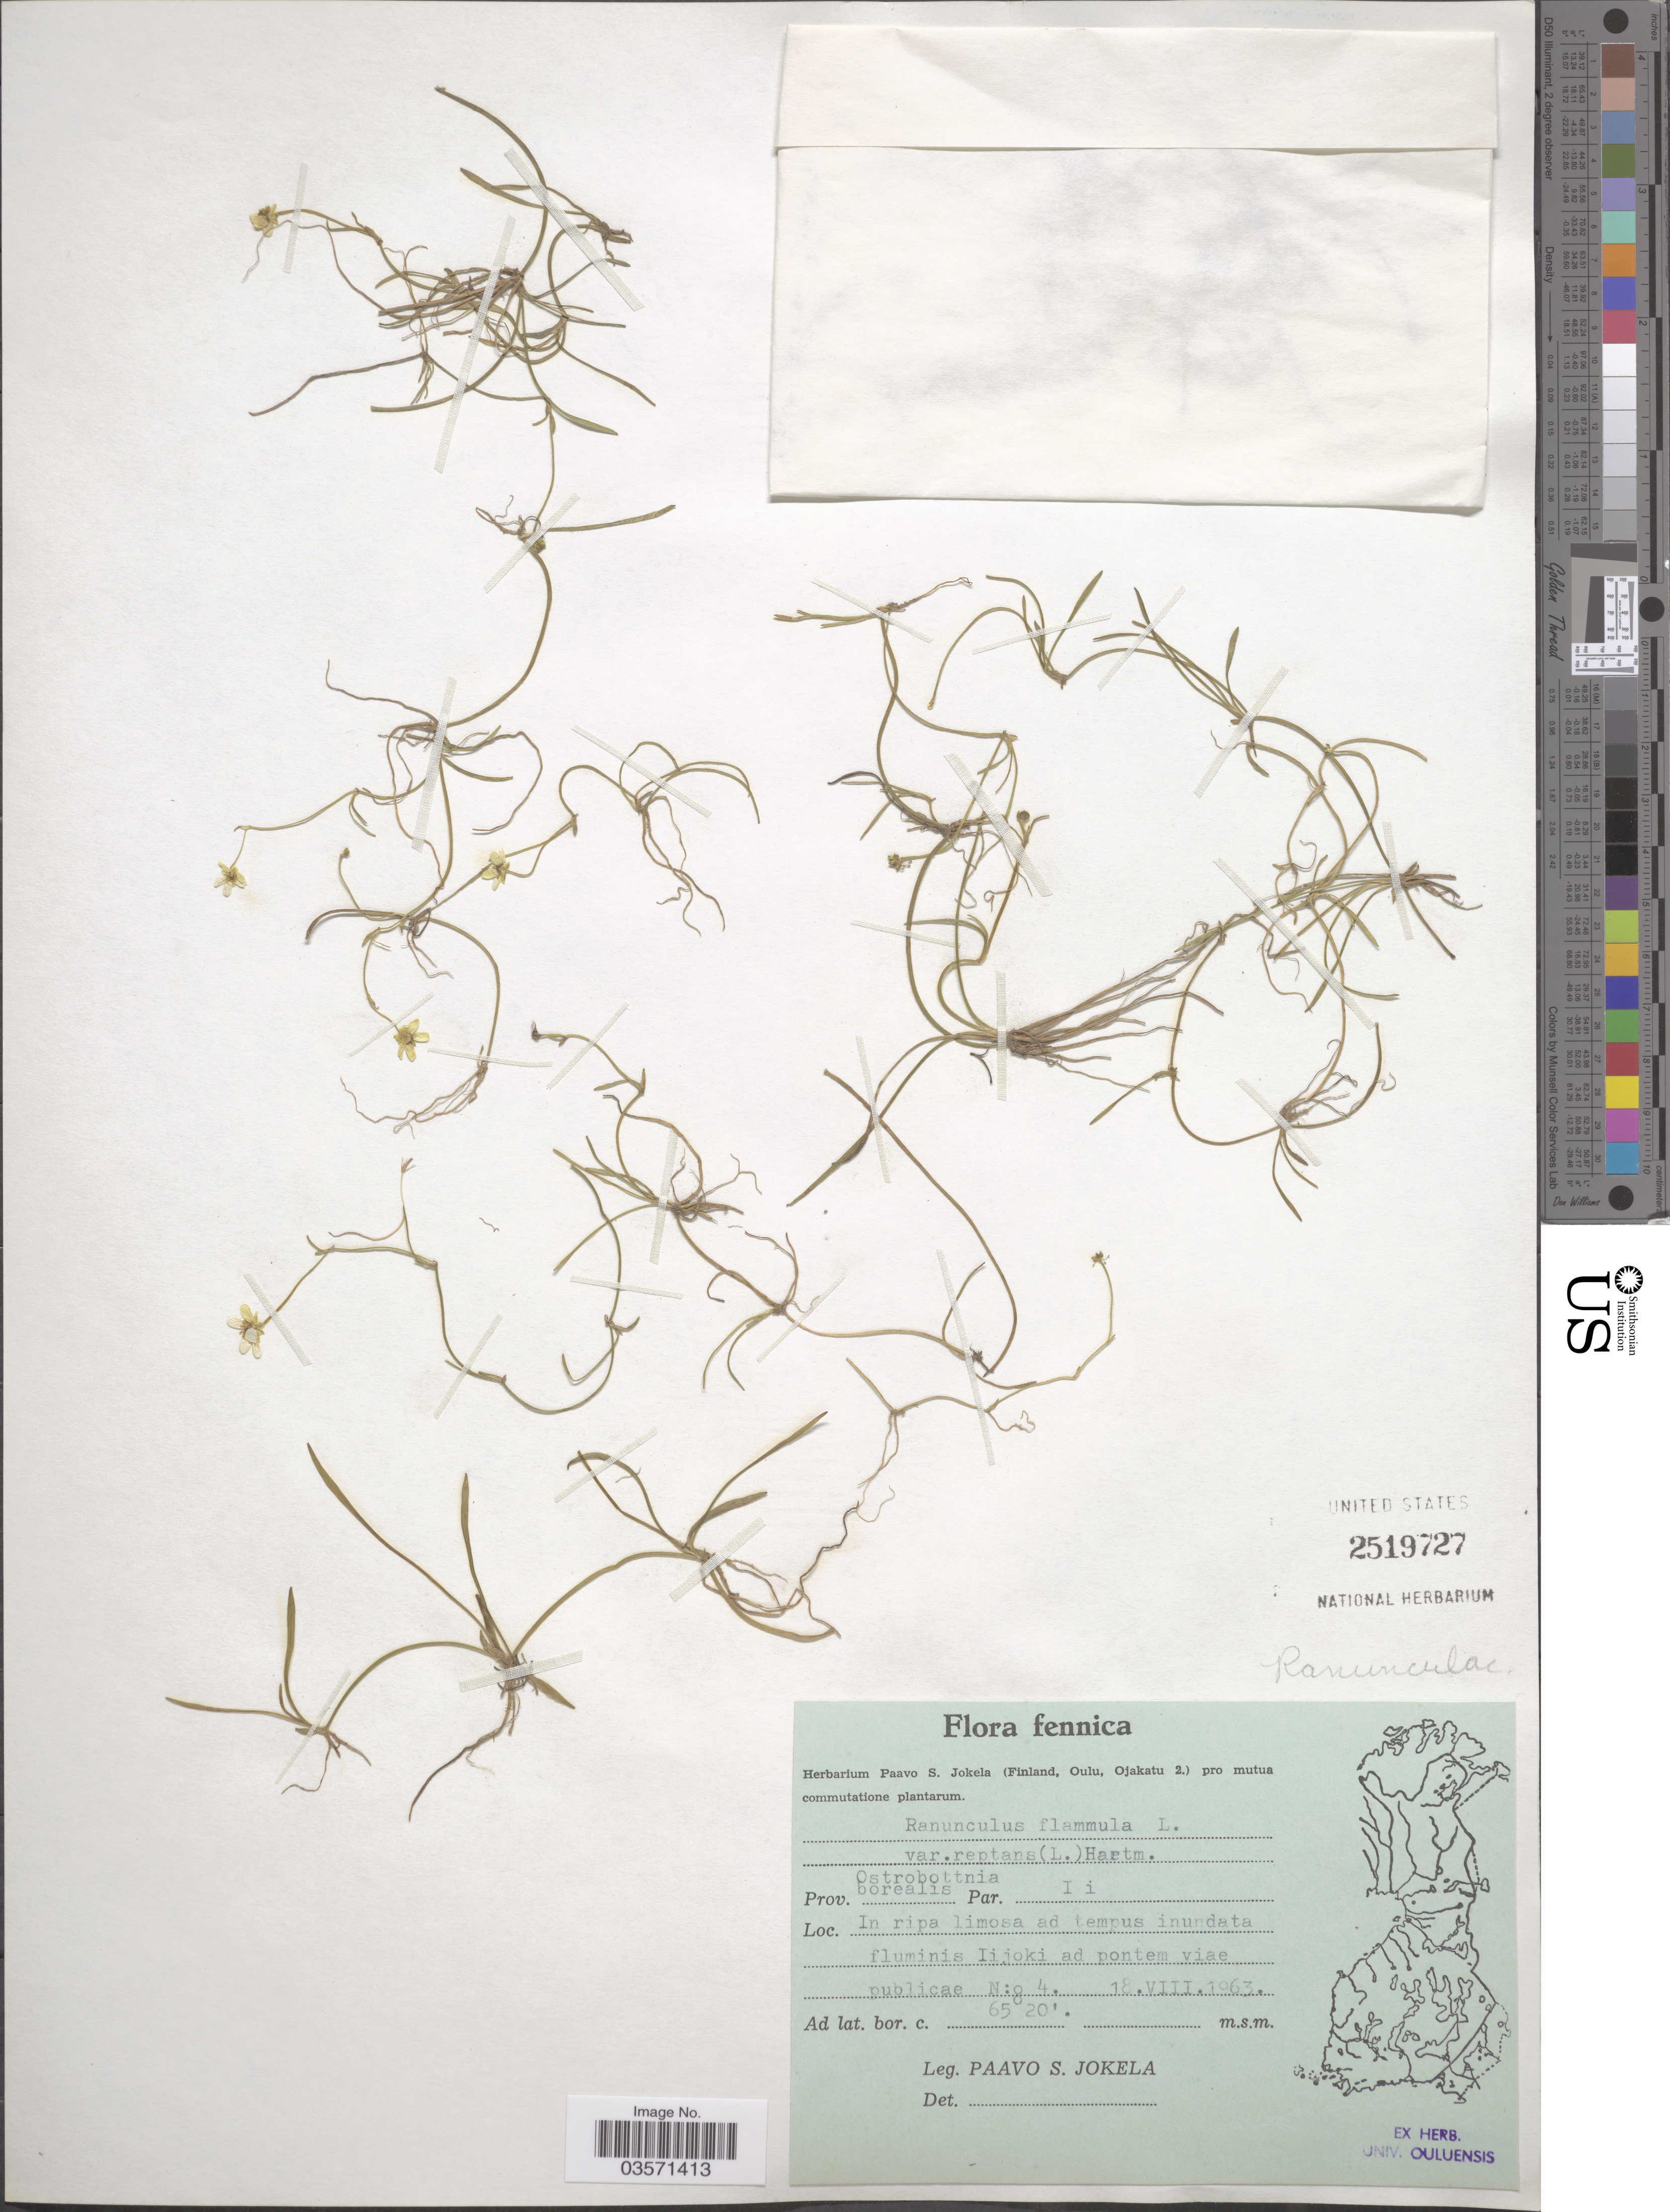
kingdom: Plantae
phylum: Tracheophyta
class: Magnoliopsida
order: Ranunculales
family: Ranunculaceae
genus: Ranunculus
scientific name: Ranunculus flammula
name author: L.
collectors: P. Jokela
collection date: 1963-08-18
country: Finland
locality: Fennica. Prov. Ostrobottnia borealis. In ripa limosa ad tempus inundata fluminis Iijoki ad pontem viae publicae.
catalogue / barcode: US 2519727